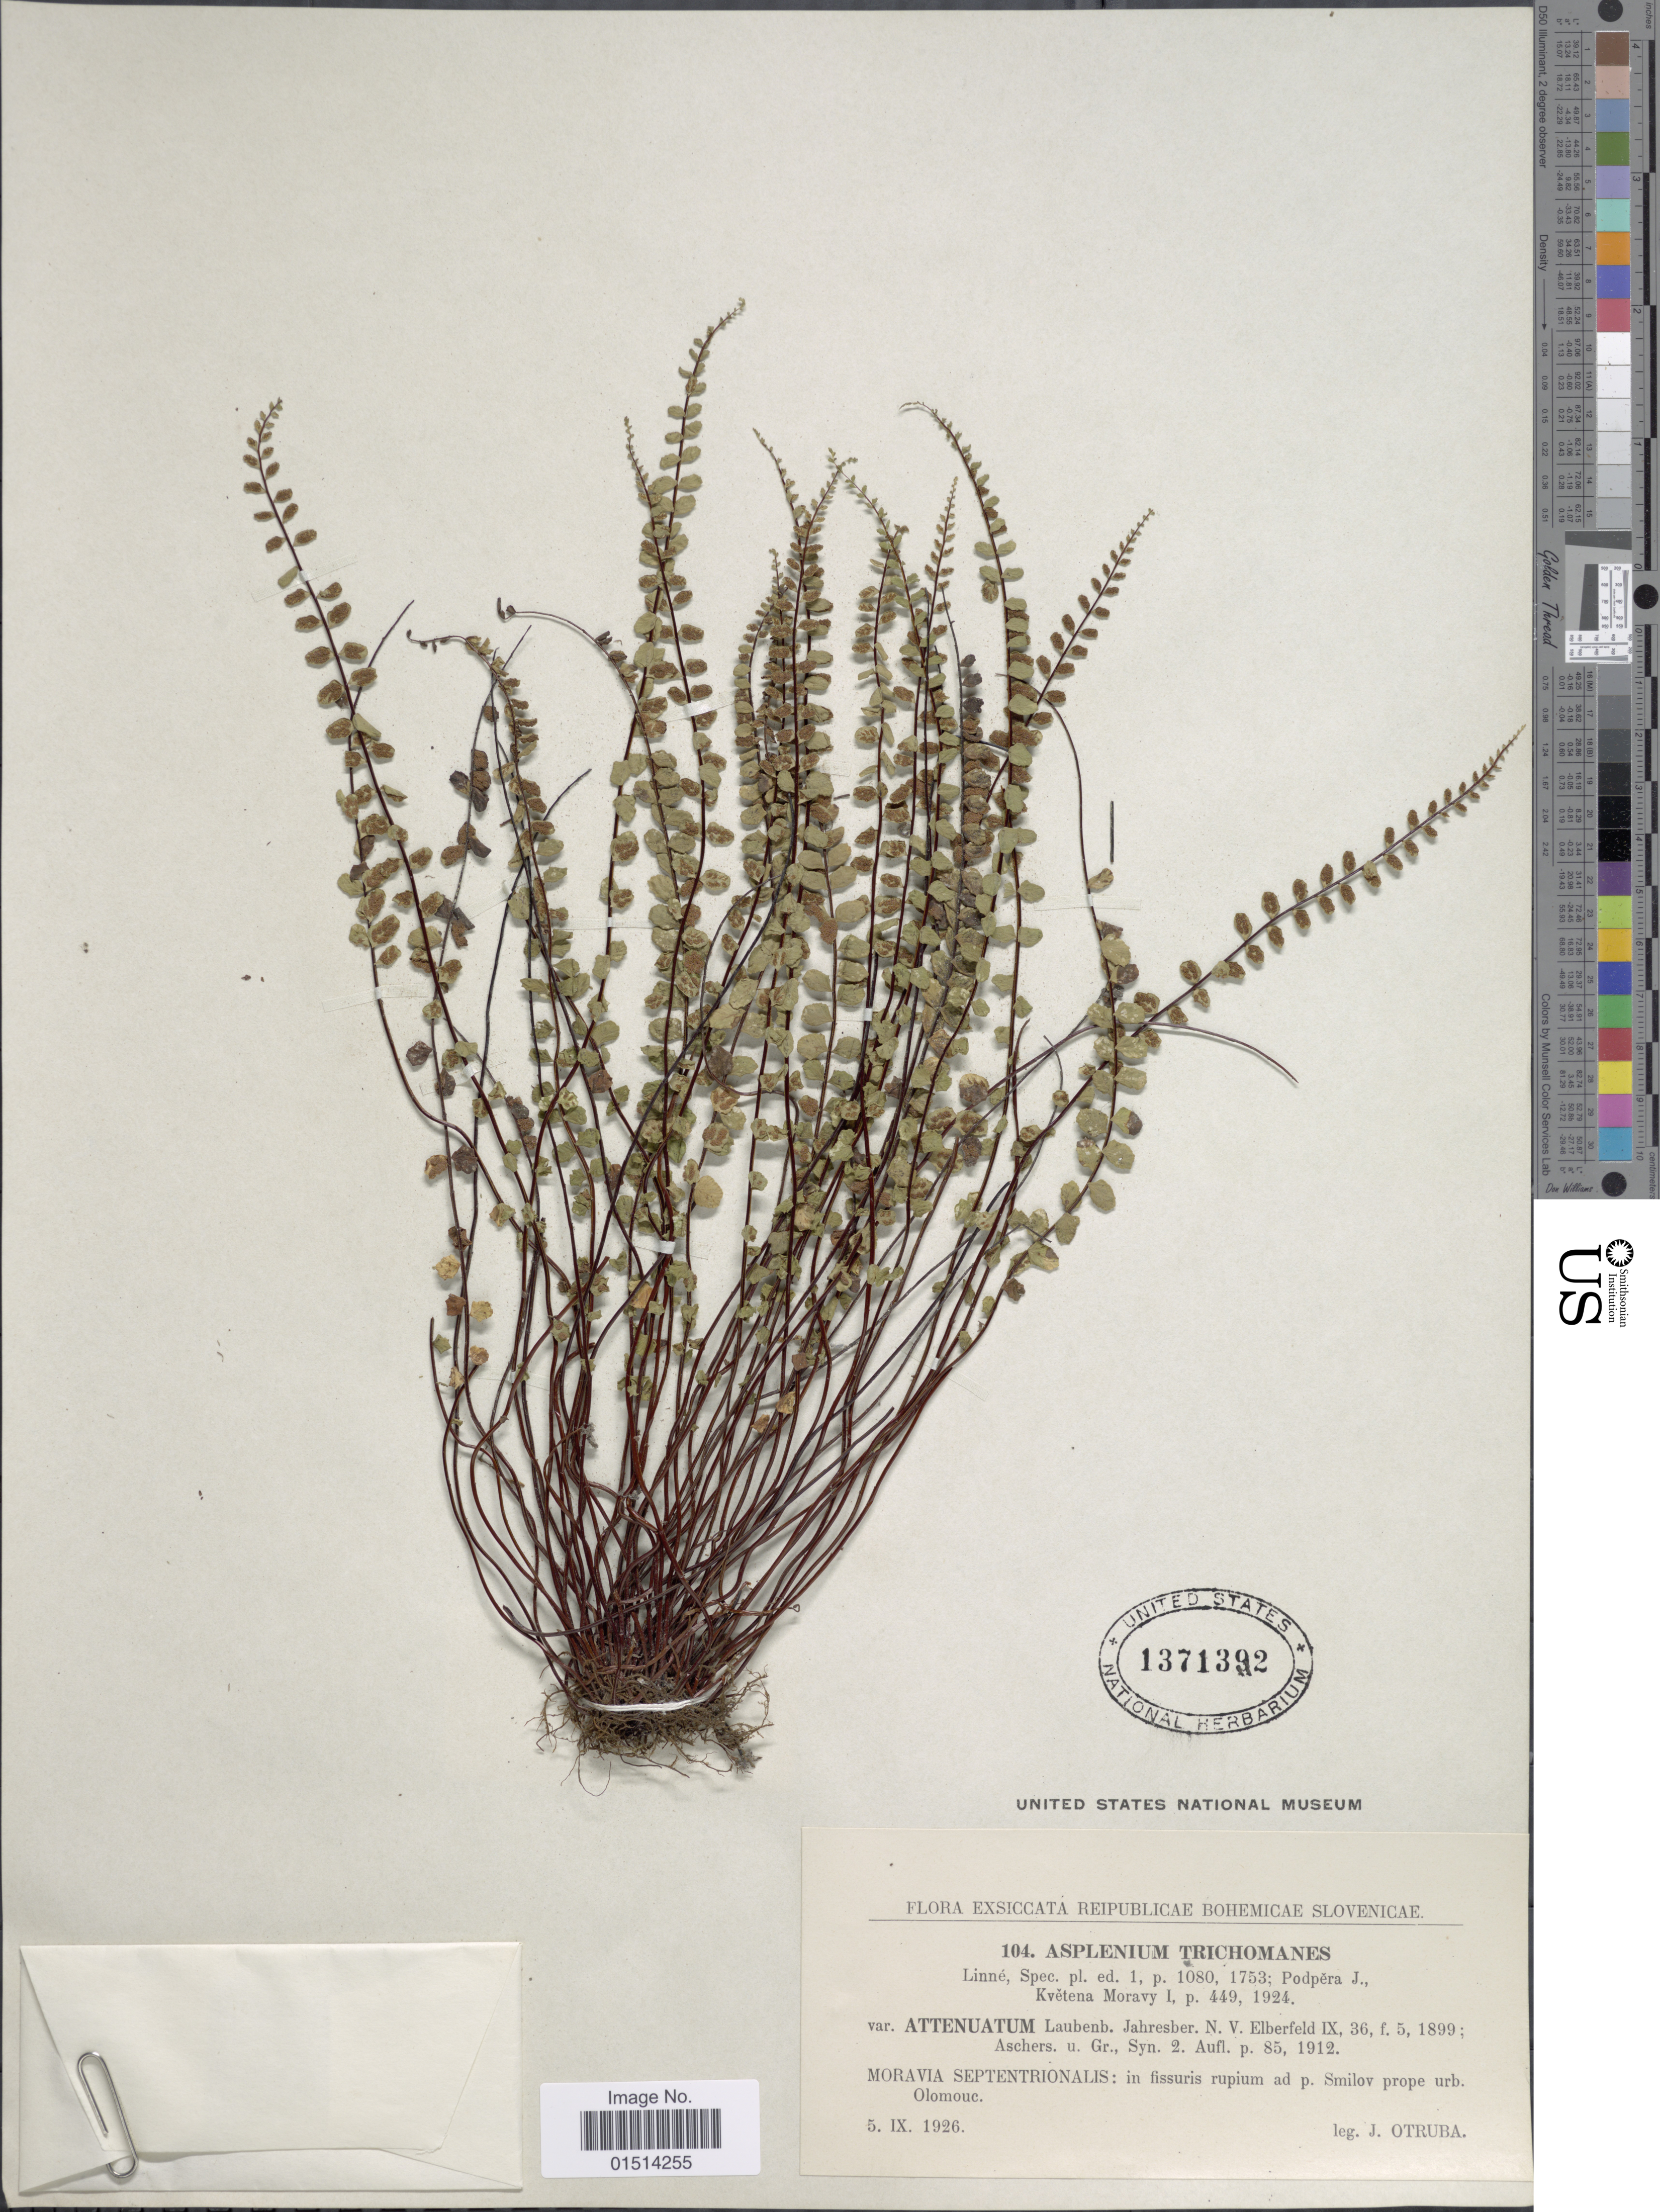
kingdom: Plantae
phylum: Tracheophyta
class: Polypodiopsida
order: Polypodiales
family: Aspleniaceae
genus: Asplenium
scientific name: Asplenium trichomanes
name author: L.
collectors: J. Otruba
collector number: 104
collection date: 1926-09-05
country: Czechia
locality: Reipublicae Bohemicae Slovenicae, Moravia Septentrionalis: in fissuris rupium ad p. Smilov prope urb. Olomoue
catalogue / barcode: US 1371392